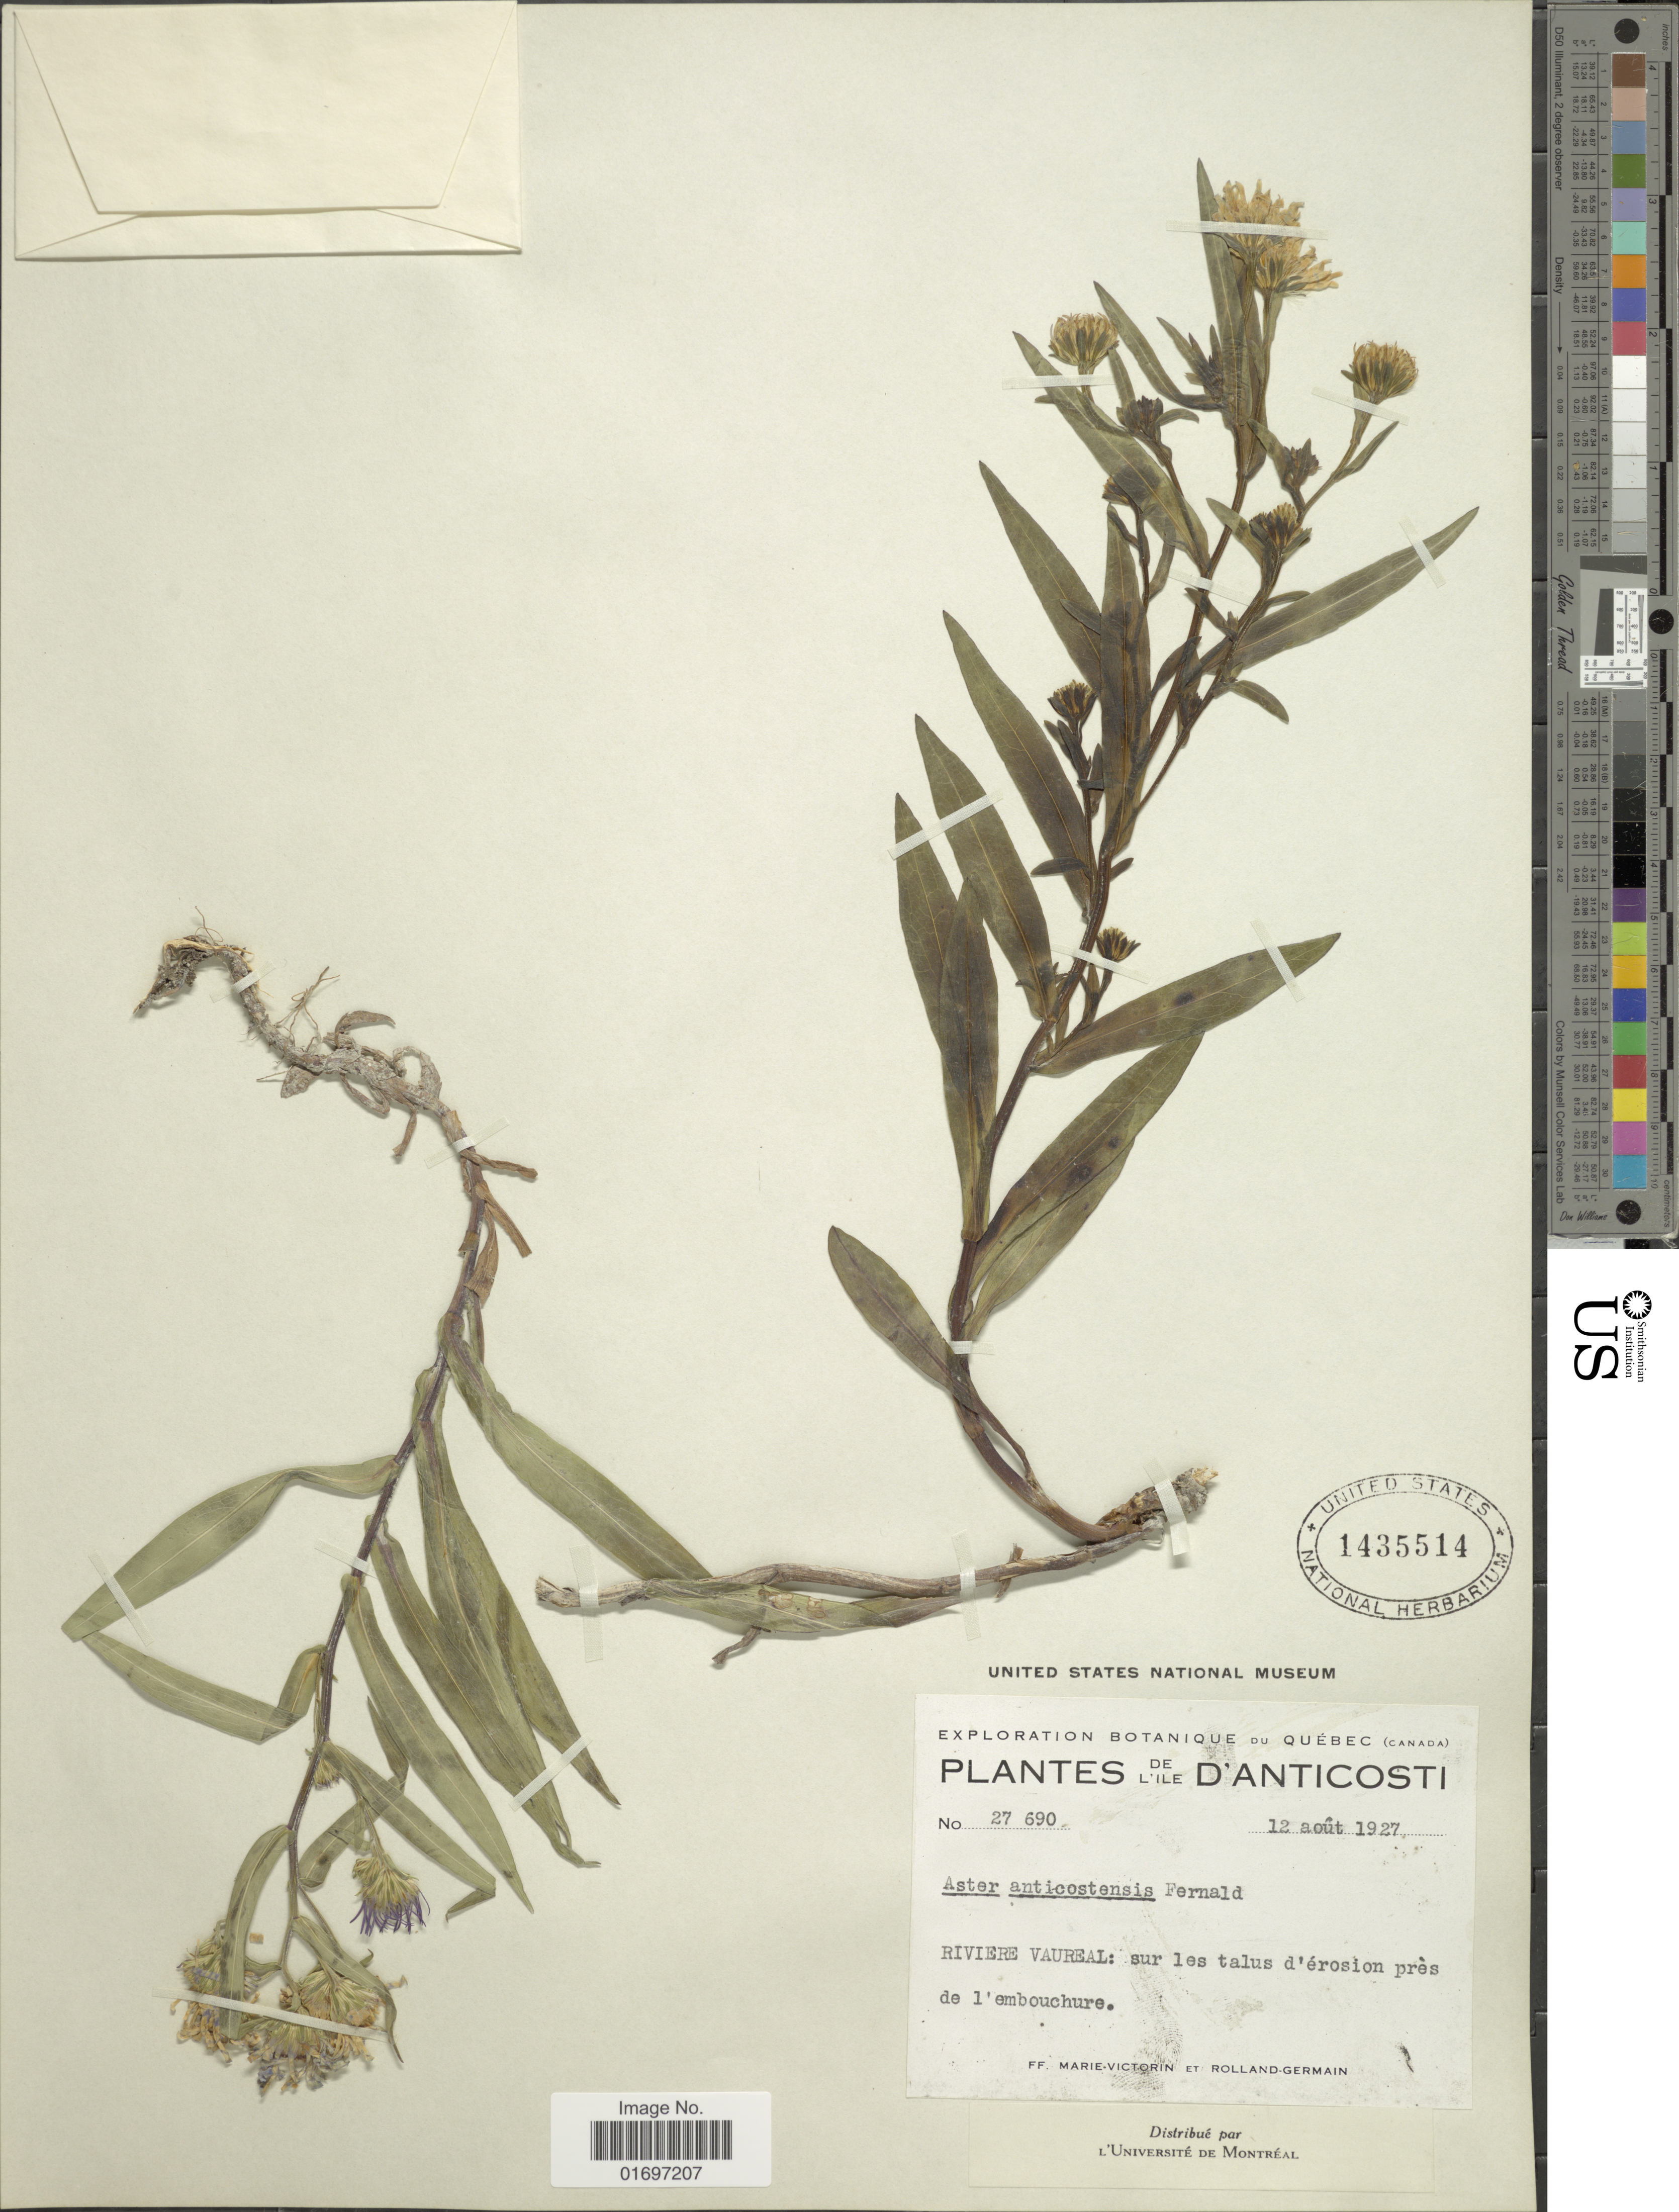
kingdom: Plantae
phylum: Tracheophyta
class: Magnoliopsida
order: Asterales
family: Asteraceae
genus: Symphyotrichum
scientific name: Symphyotrichum anticostense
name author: (Fernald) G.L. Nesom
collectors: F. Marie-Victorin & Rolland-Germain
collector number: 27690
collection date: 1927-08-12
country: Canada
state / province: Quebec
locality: Quebec (Canada). L'Ile D'Anticosti. Riviere Vaureal: sur les talus d'érosin près de l'embouchure.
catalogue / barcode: US 1435514